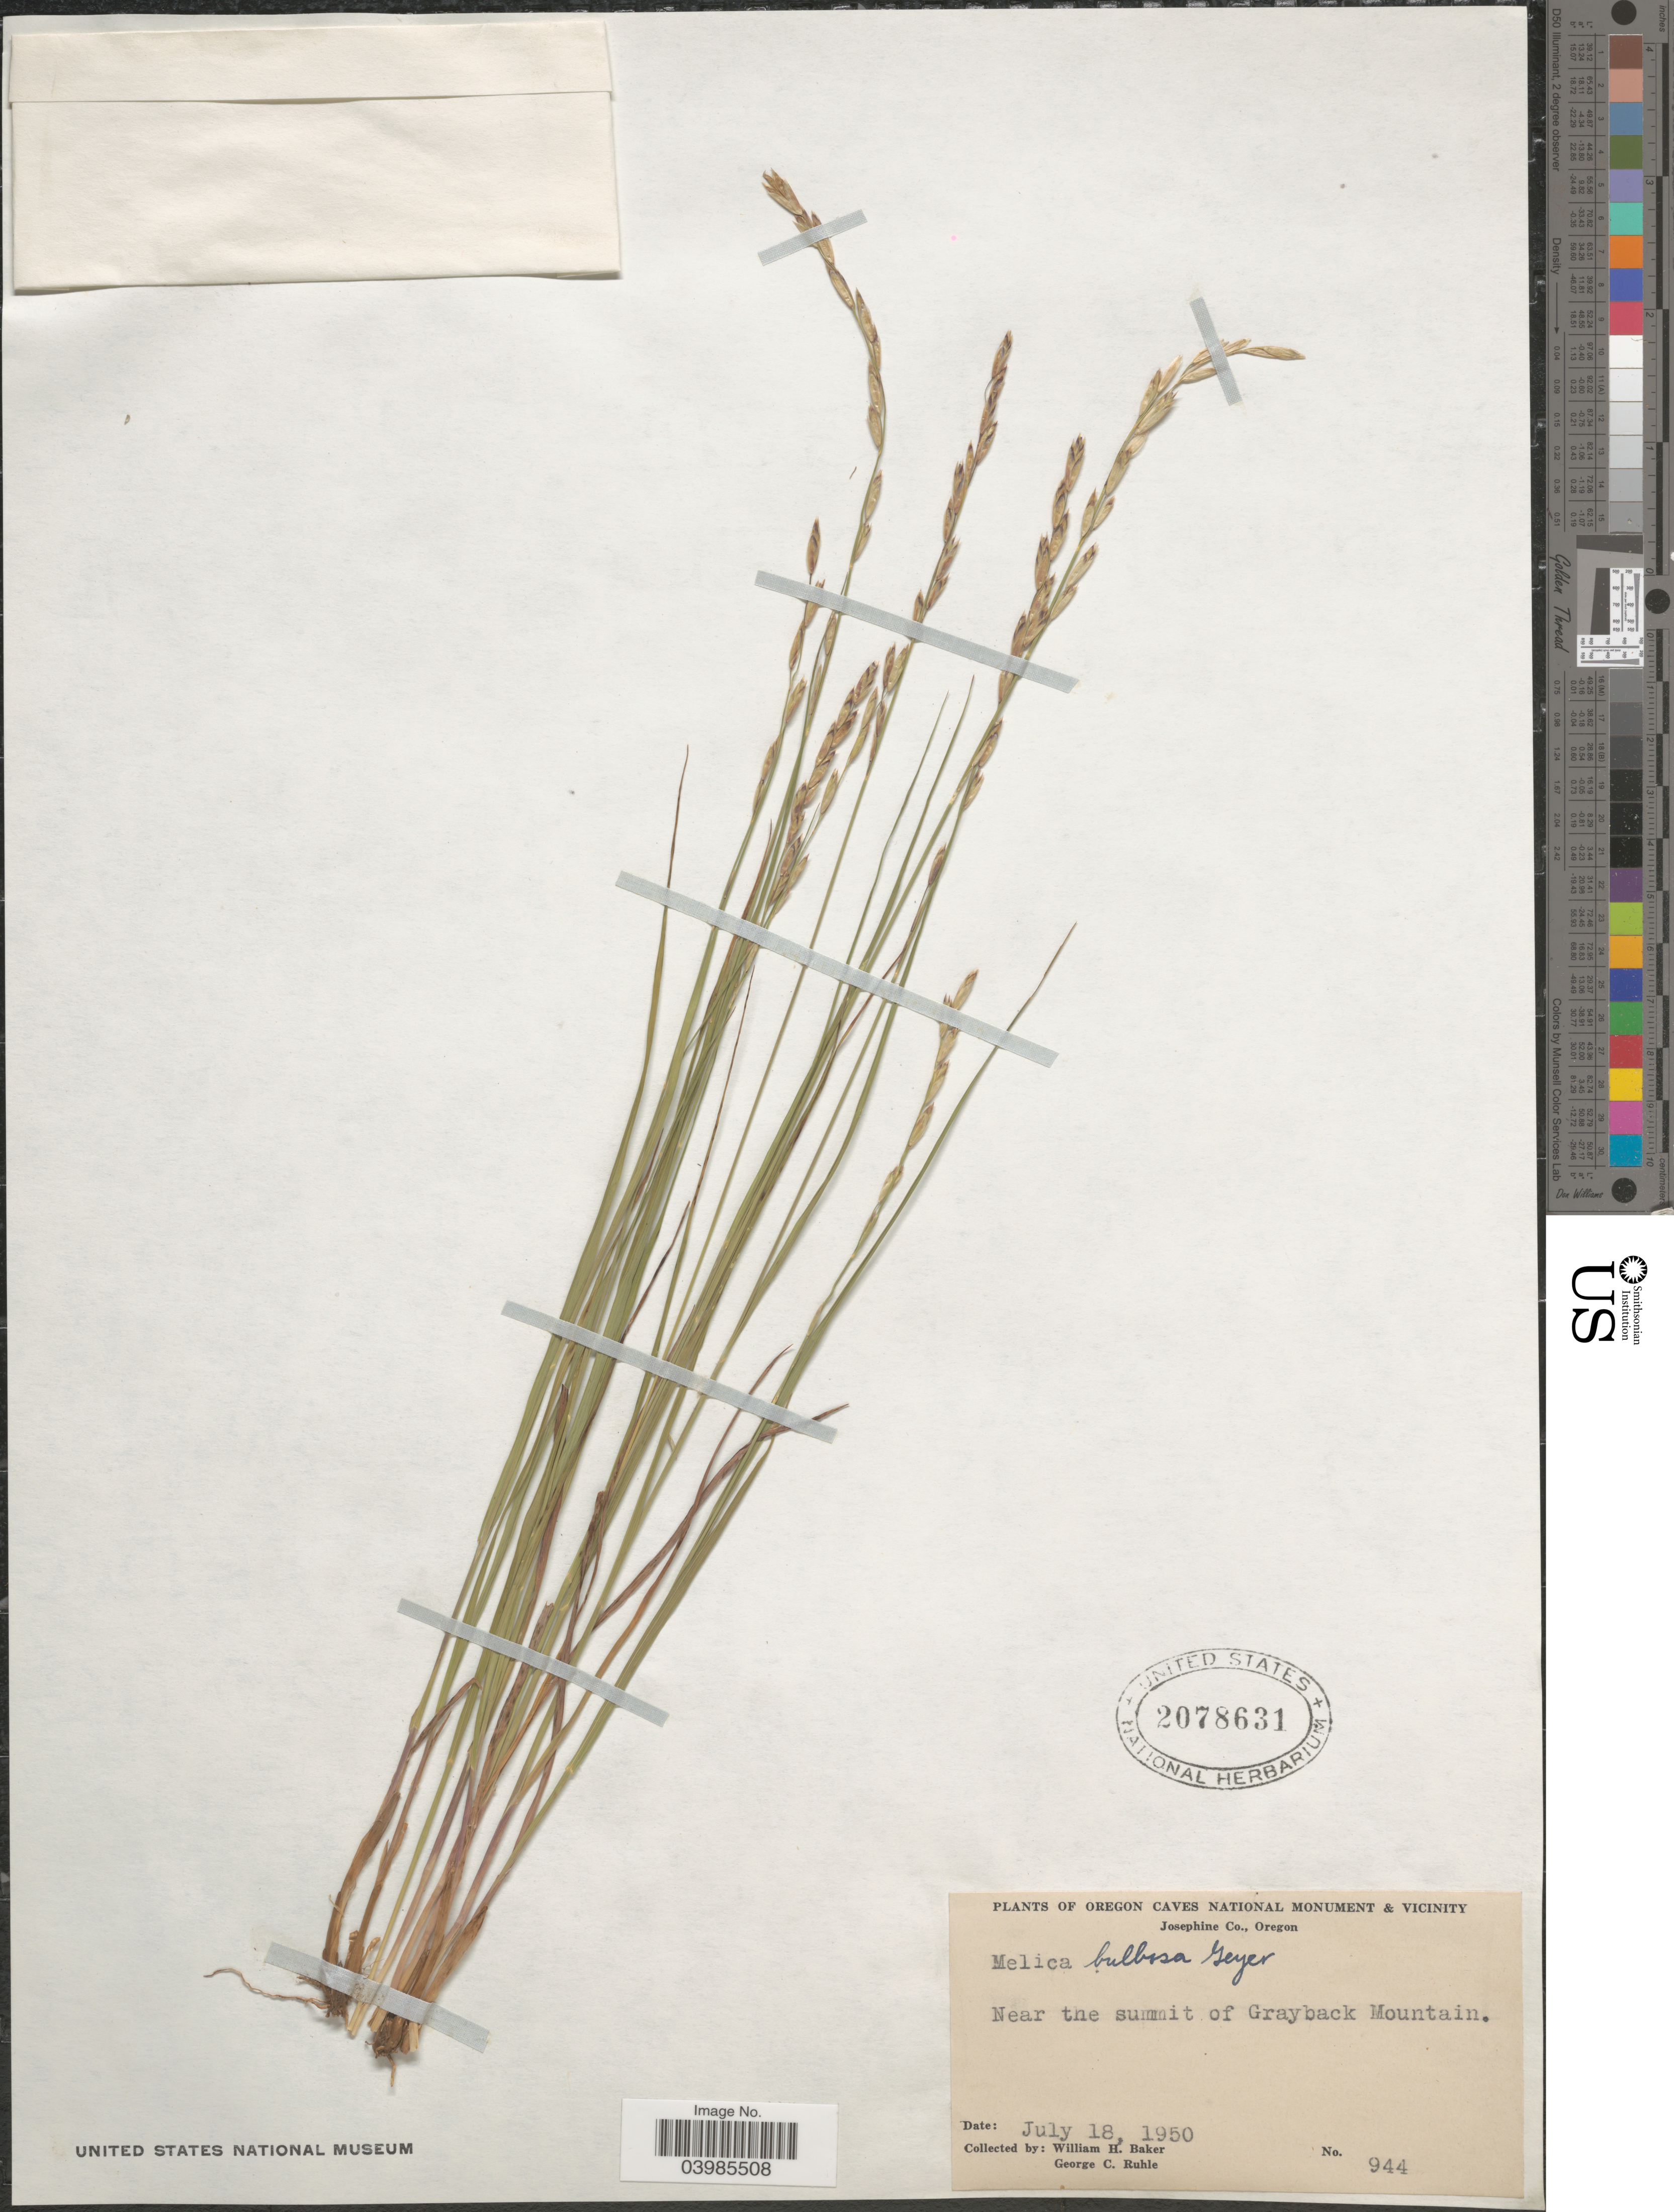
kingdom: Plantae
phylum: Tracheophyta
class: Liliopsida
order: Poales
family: Poaceae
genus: Melica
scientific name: Melica bulbosa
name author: Geyer ex Porter & J.M. Coult.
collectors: W. H. Baker & G. Ruhle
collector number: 944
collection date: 1950-07-18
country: United States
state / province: Oregon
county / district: Josephine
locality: Oregon Caves National Monument & Vicinity. Josephine Co. Near the summit of Grayback Mountain.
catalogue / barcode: US 2078631